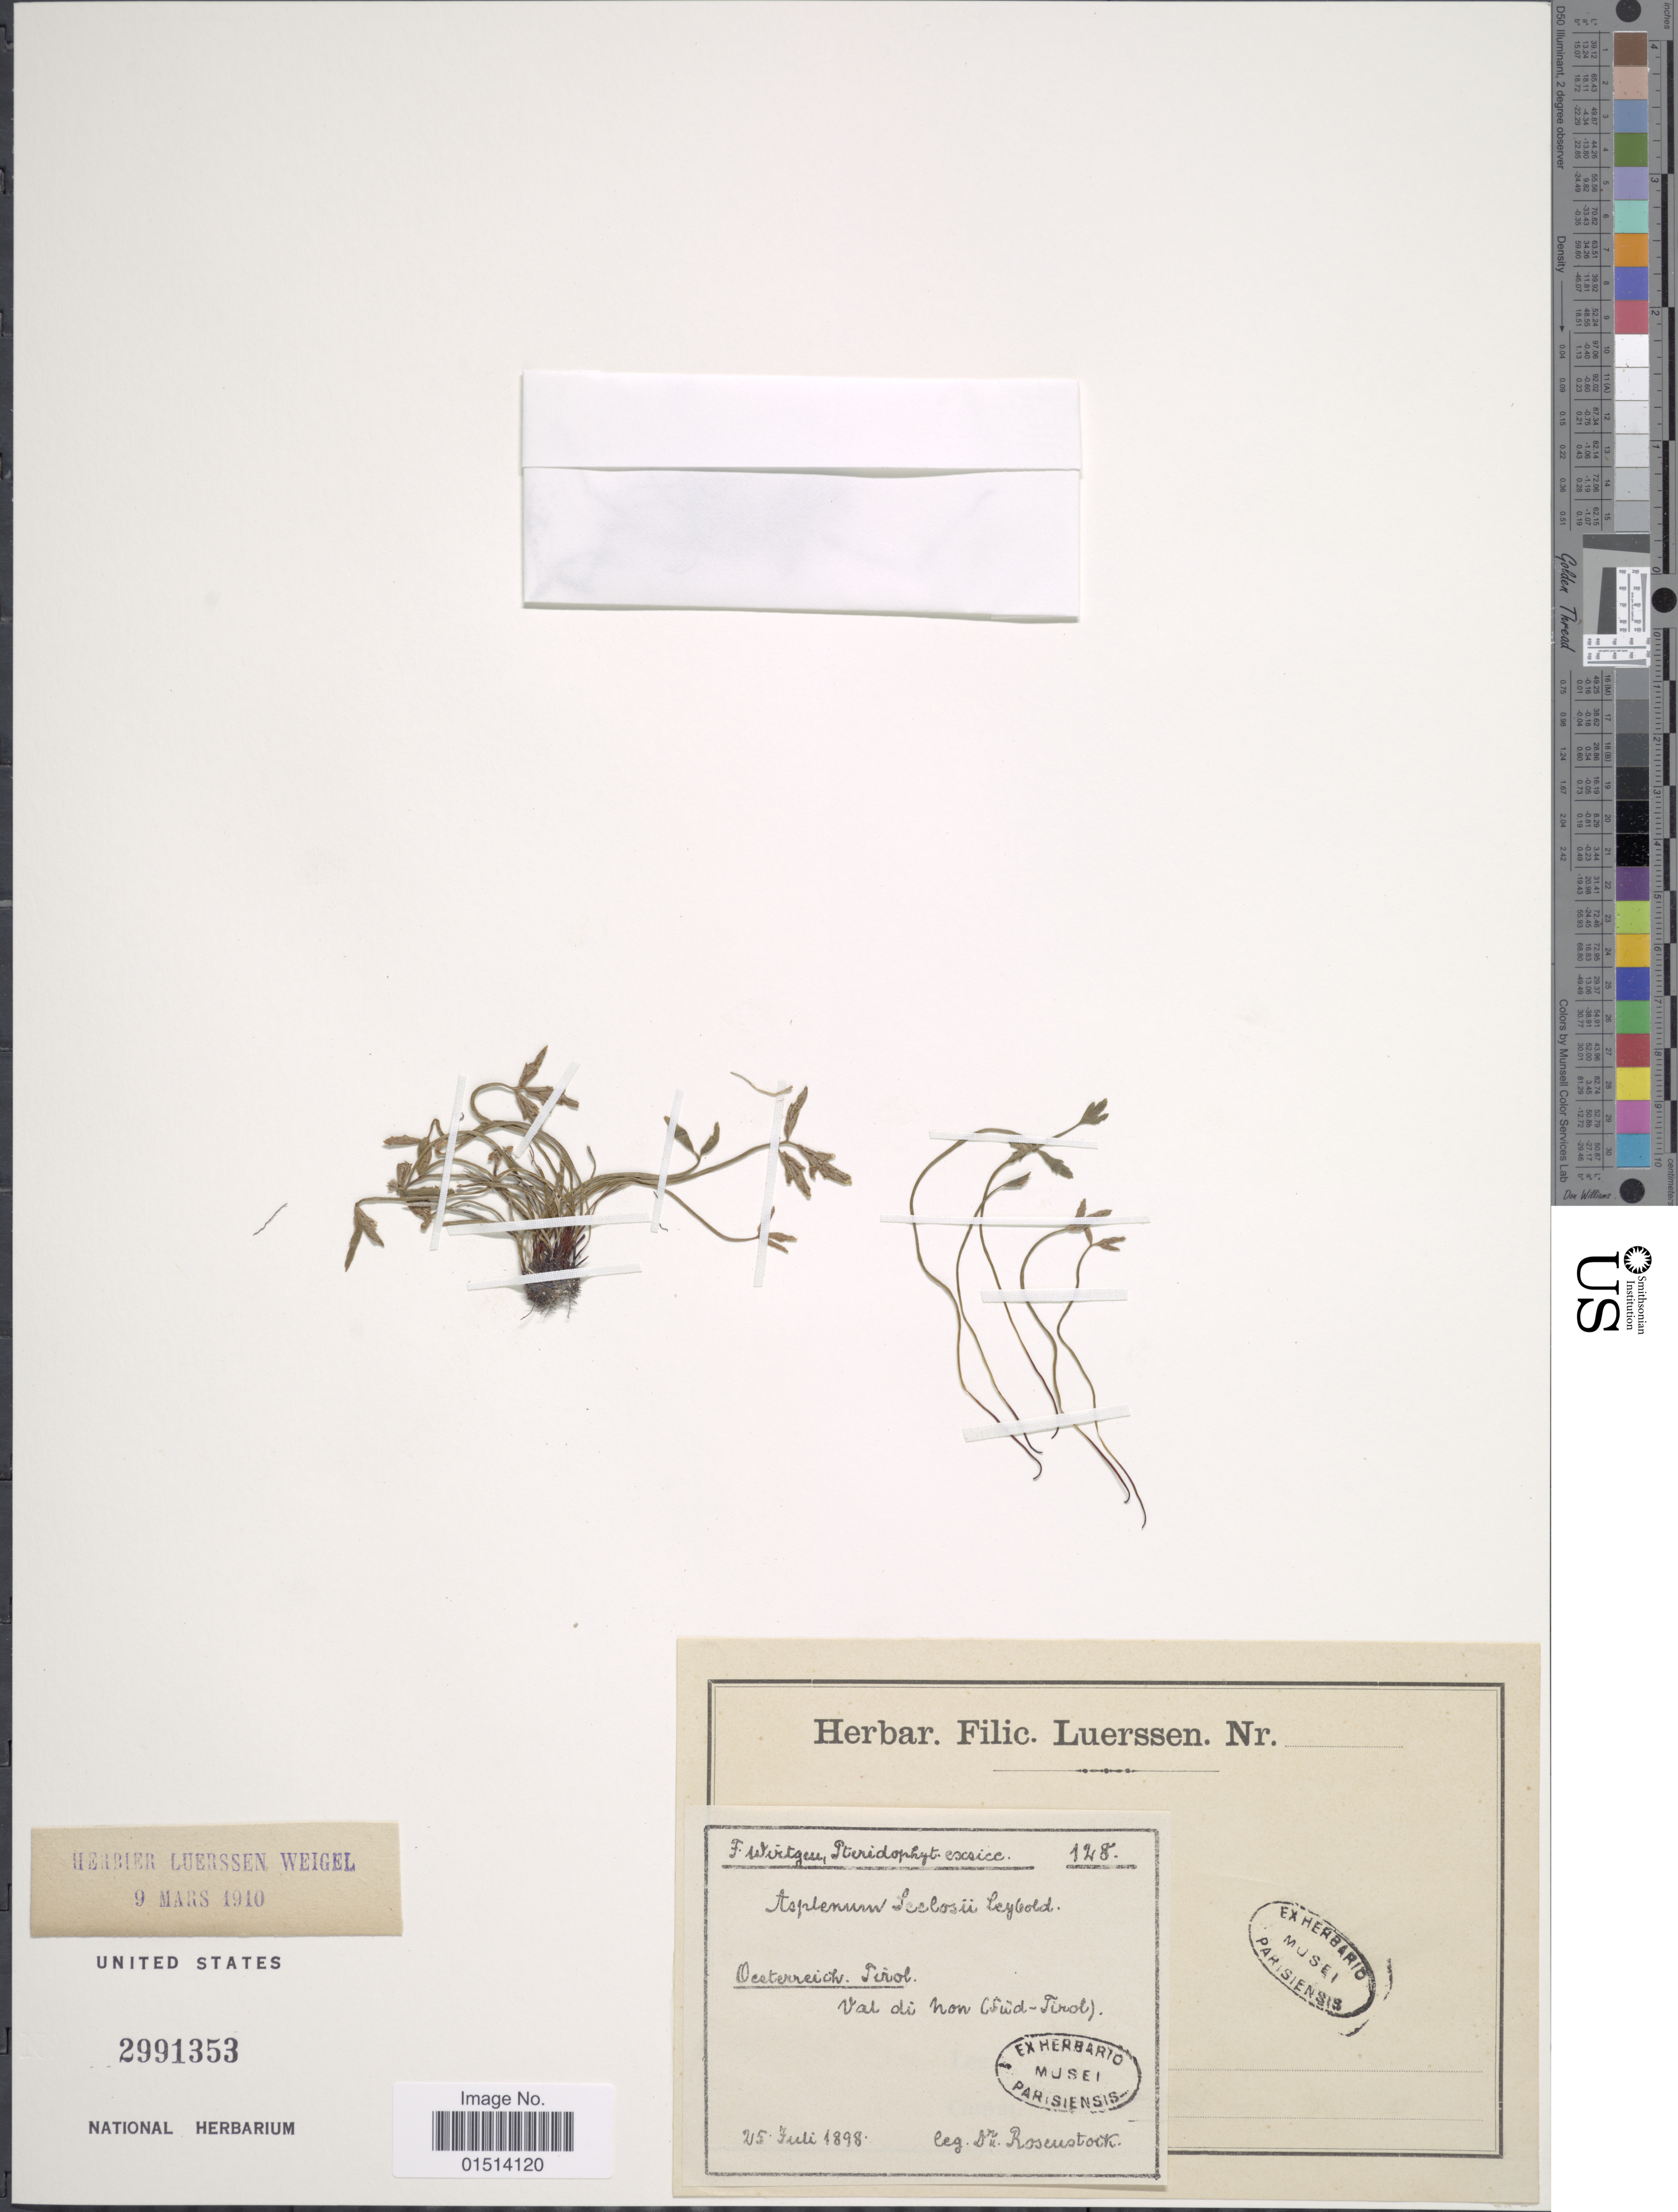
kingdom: Plantae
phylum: Tracheophyta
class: Polypodiopsida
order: Polypodiales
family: Aspleniaceae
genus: Asplenium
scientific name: Asplenium seelosii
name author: Leyb.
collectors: E. Rosenstock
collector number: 128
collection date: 1898-07-25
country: Italy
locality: Oesterreich. Tirol, Val di non (Sud-Tirol)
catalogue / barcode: US 2991353